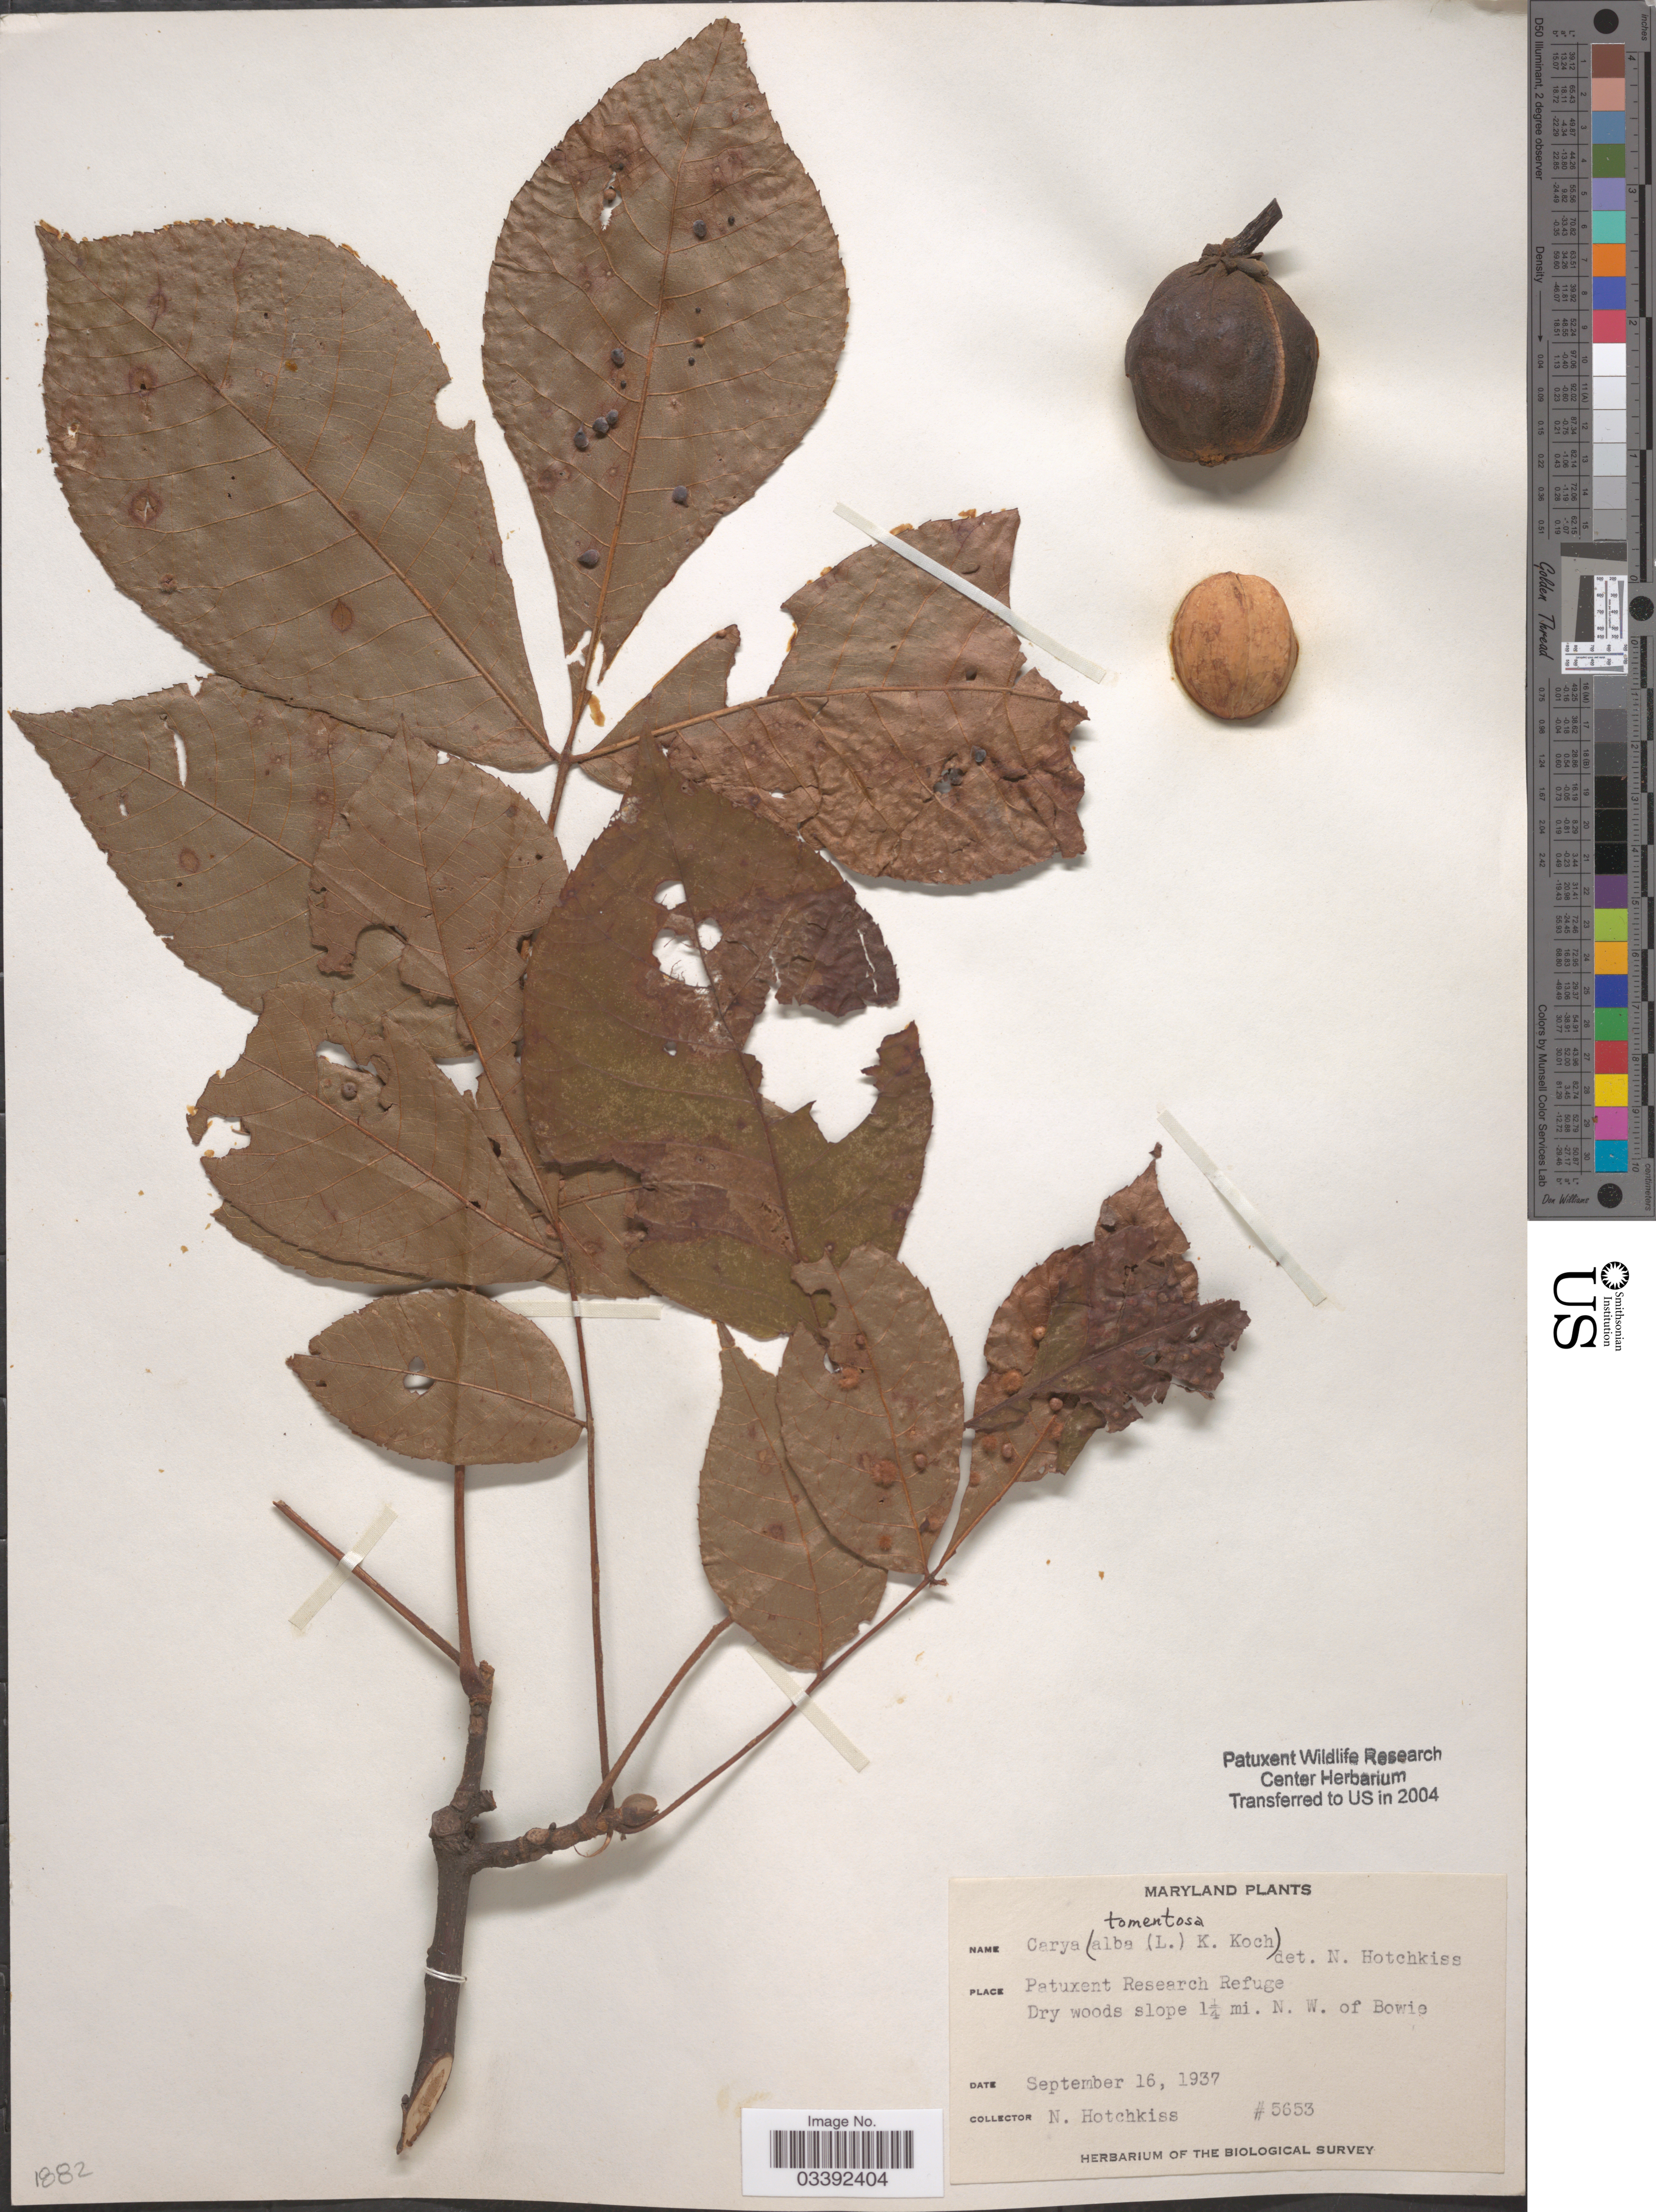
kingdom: Plantae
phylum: Tracheophyta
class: Magnoliopsida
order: Fagales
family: Juglandaceae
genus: Carya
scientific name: Carya tomentosa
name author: (Lam.) Nutt.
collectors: N. Hotchkiss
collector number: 5653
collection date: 1937-09-16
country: United States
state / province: Maryland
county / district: Prince George's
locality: Patuxent Research Refuge. Dry woods slope 1¼ mi. N. W. of Bowie.